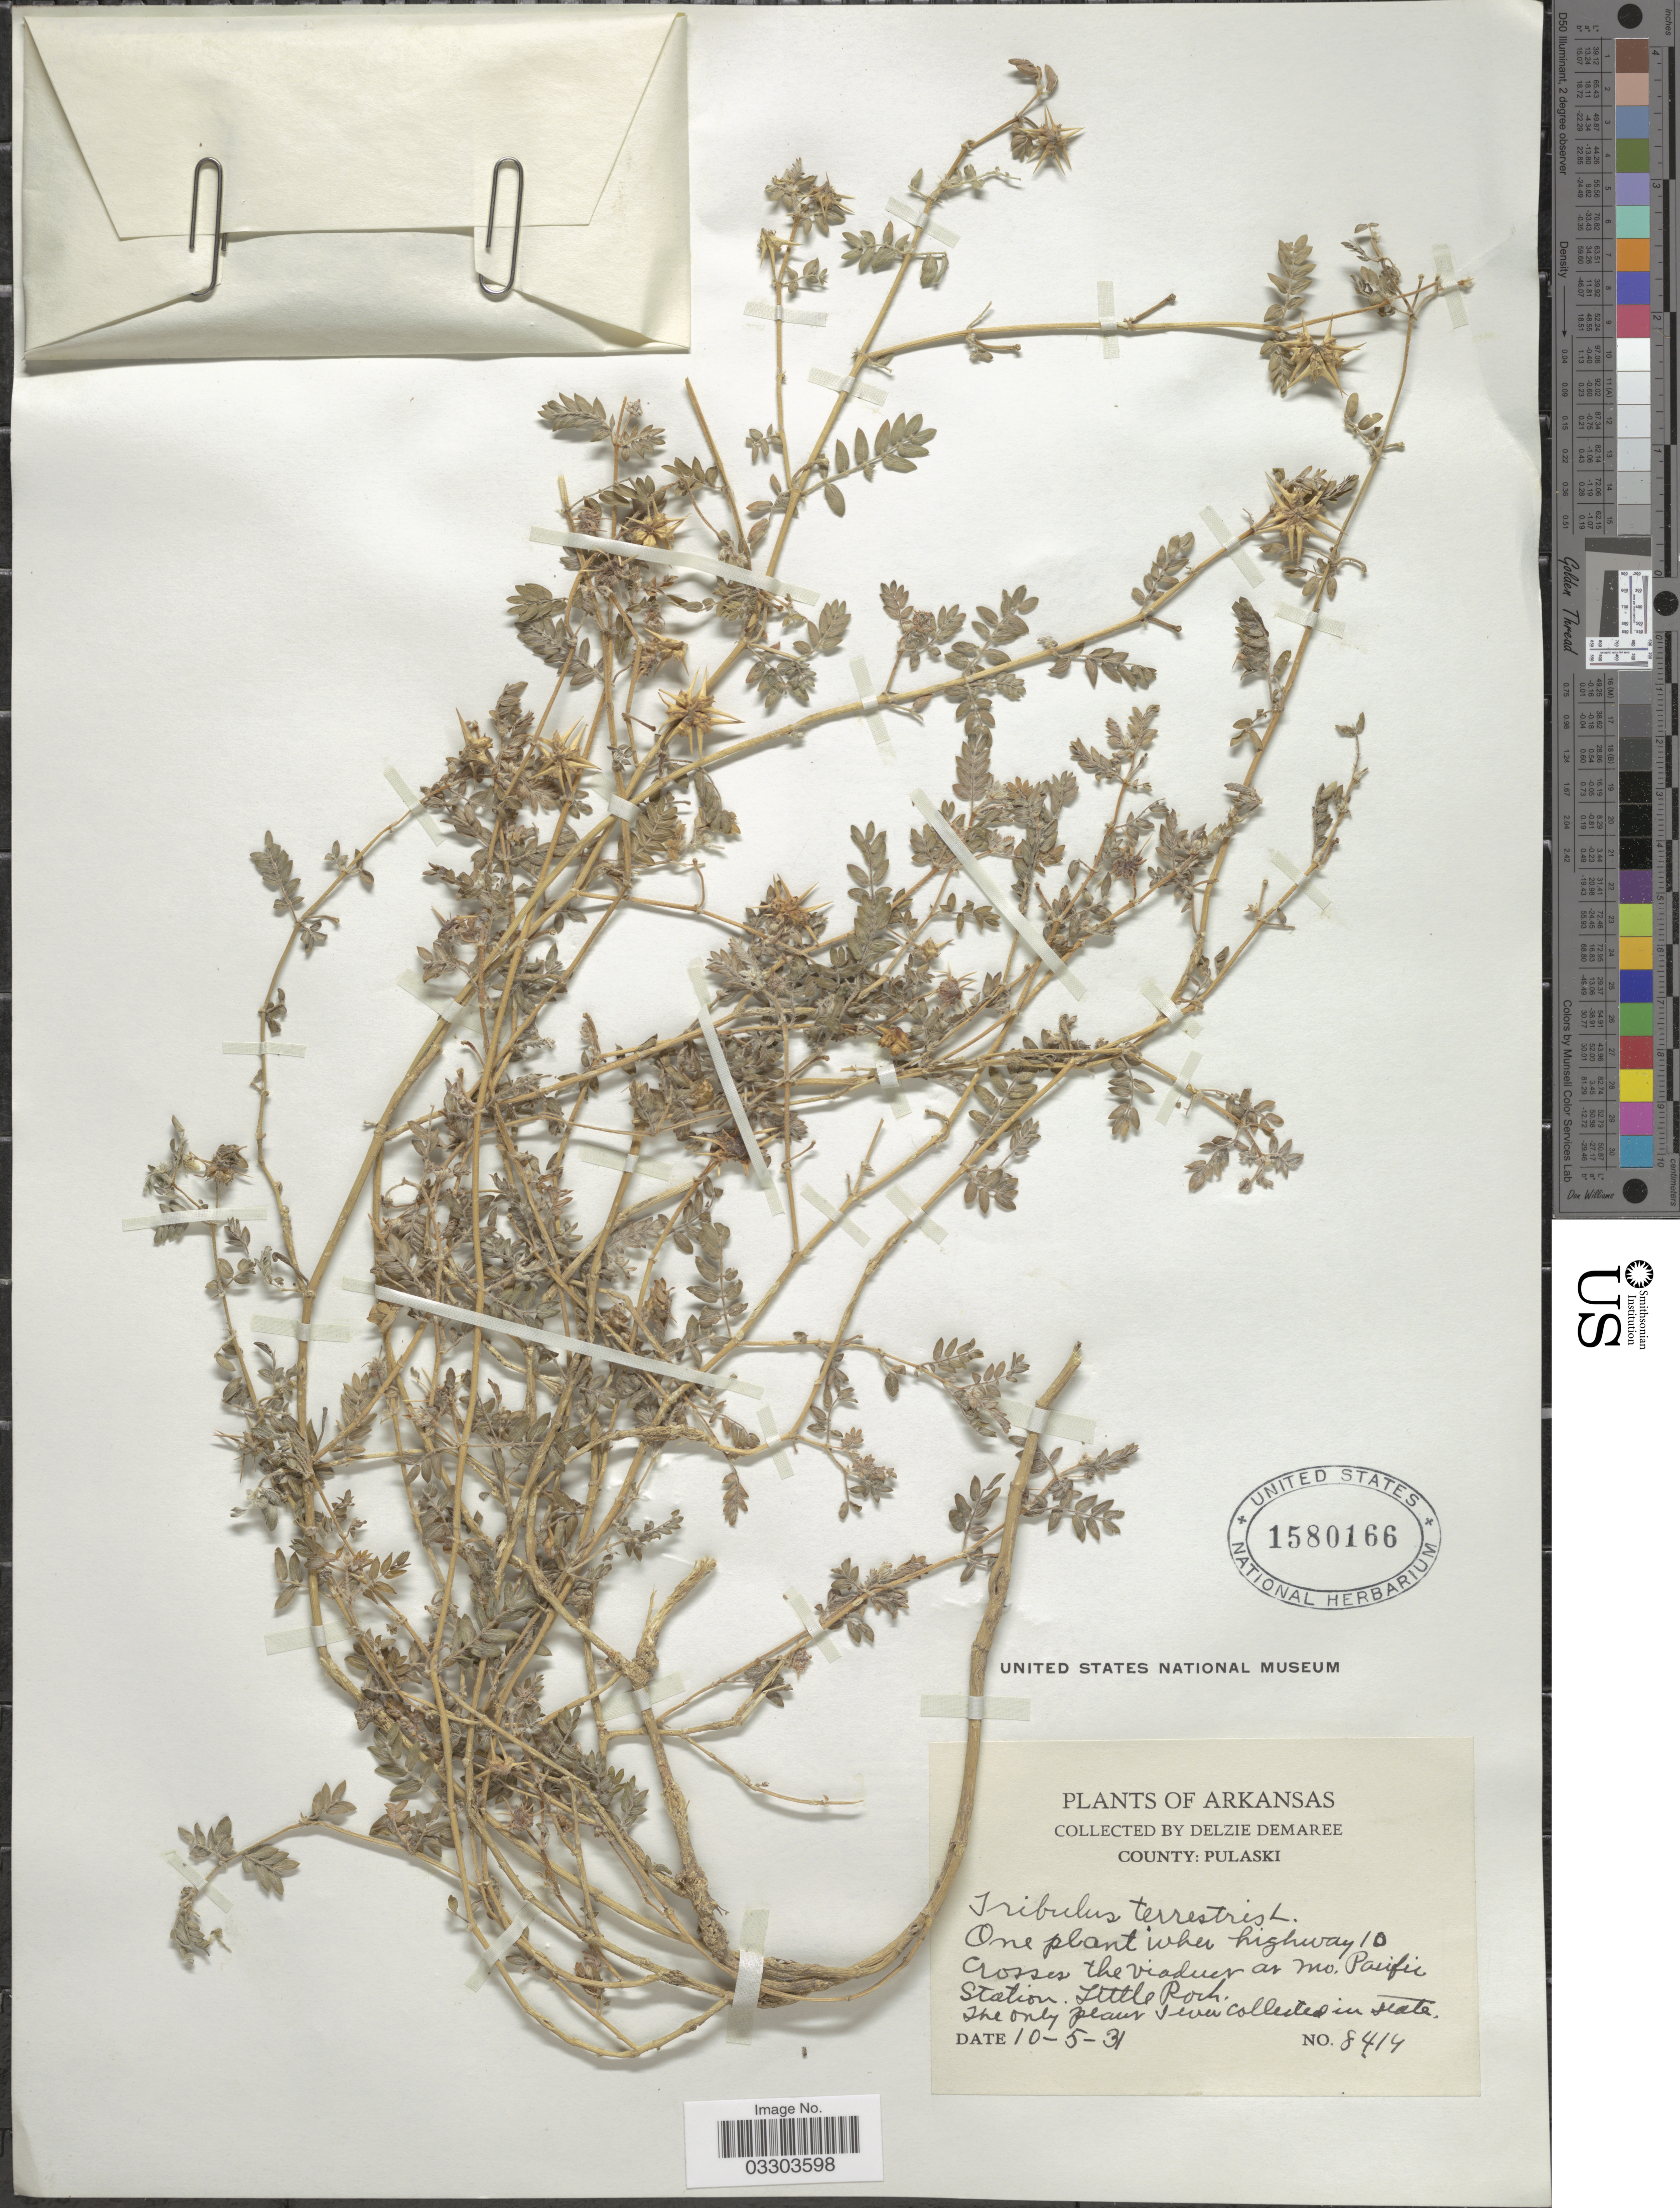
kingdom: Plantae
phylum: Tracheophyta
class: Magnoliopsida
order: Zygophyllales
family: Zygophyllaceae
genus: Tribulus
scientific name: Tribulus terrestris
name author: L.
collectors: D. Demaree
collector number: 8414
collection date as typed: Transcribed d/m/y: 5/10/31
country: United States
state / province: Arkansas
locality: County: Pulaski. Highway 10 crosses the viaduct at Mo. Pacific Station. Little Rock.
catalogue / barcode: US 1580166